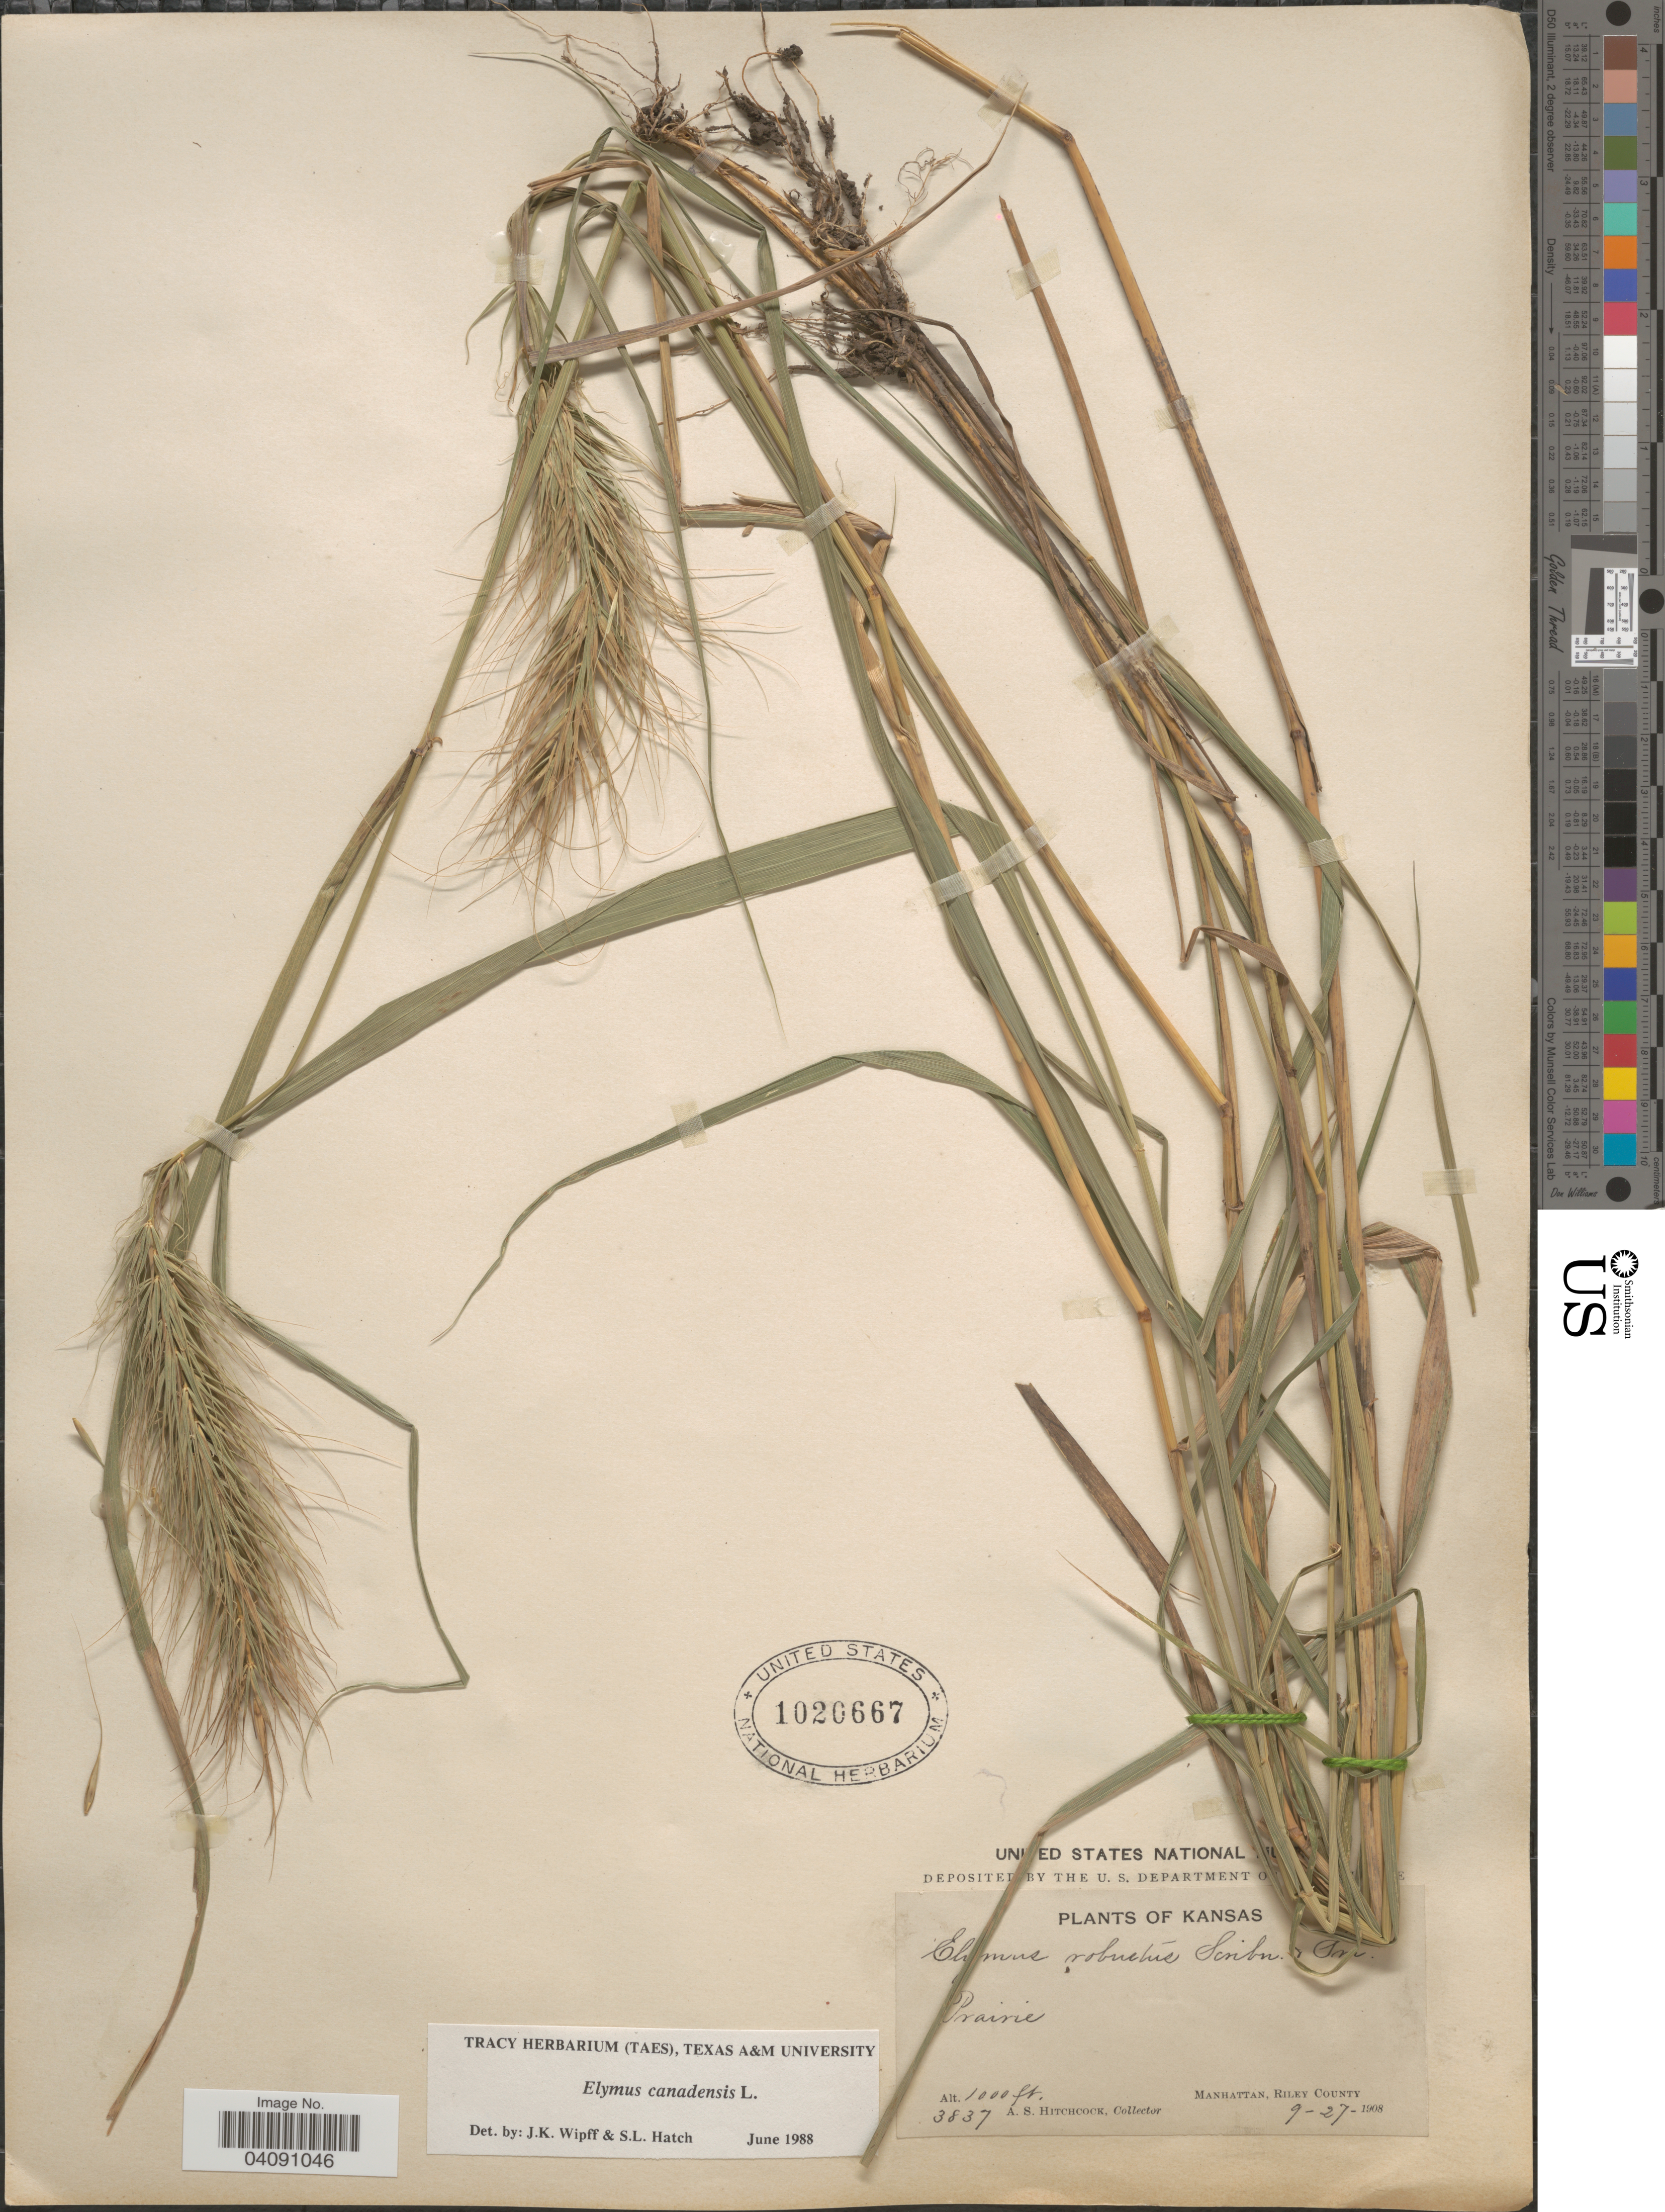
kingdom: Plantae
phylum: Tracheophyta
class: Liliopsida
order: Poales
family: Poaceae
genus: Elymus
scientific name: Elymus canadensis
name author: L.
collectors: A. S. Hitchcock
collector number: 3837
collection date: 1908-09-27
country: United States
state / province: Kansas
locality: Manhattan, Riley County.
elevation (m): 305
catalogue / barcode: US 1020667